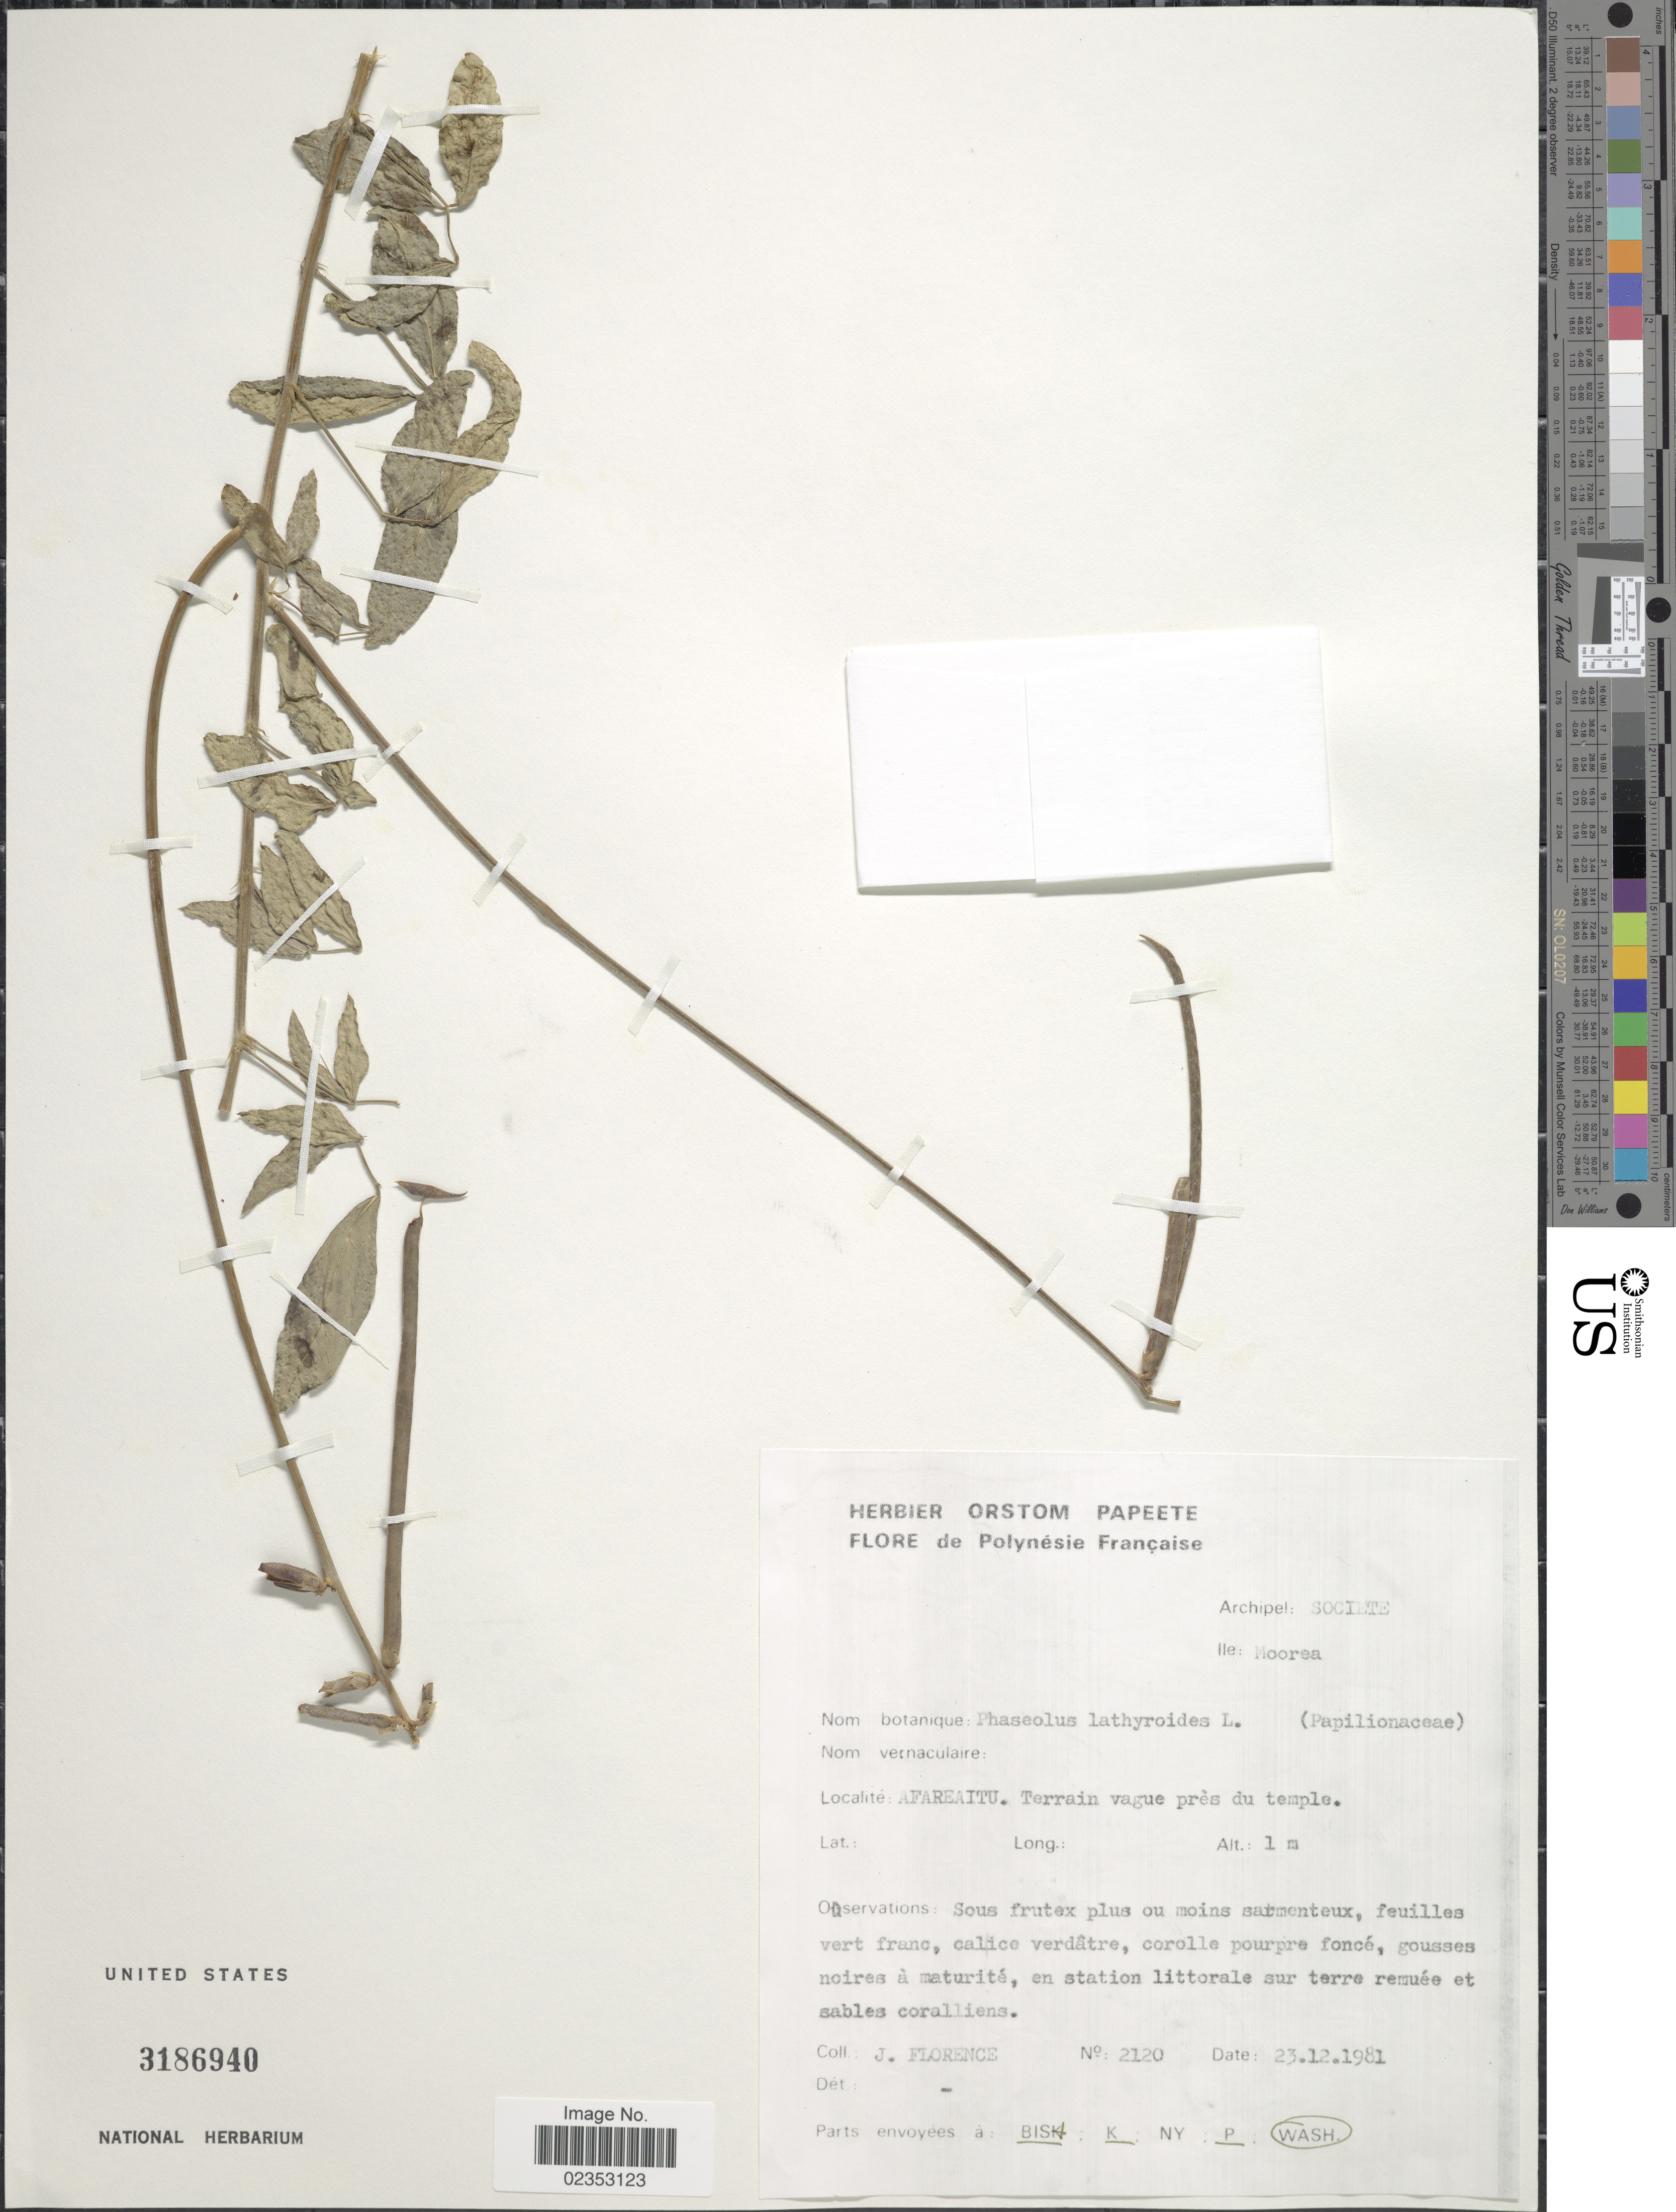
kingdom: Plantae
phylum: Tracheophyta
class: Magnoliopsida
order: Fabales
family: Fabaceae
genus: Macroptilium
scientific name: Macroptilium lathyroides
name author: (L.) Urb.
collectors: J. Florence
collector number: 2120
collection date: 1981-12-23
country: French Polynesia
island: Moorea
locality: Archipel: Societe, Ile: Moorea, Afareaitu. terrain vague près du temple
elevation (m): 1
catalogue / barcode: US 3186940